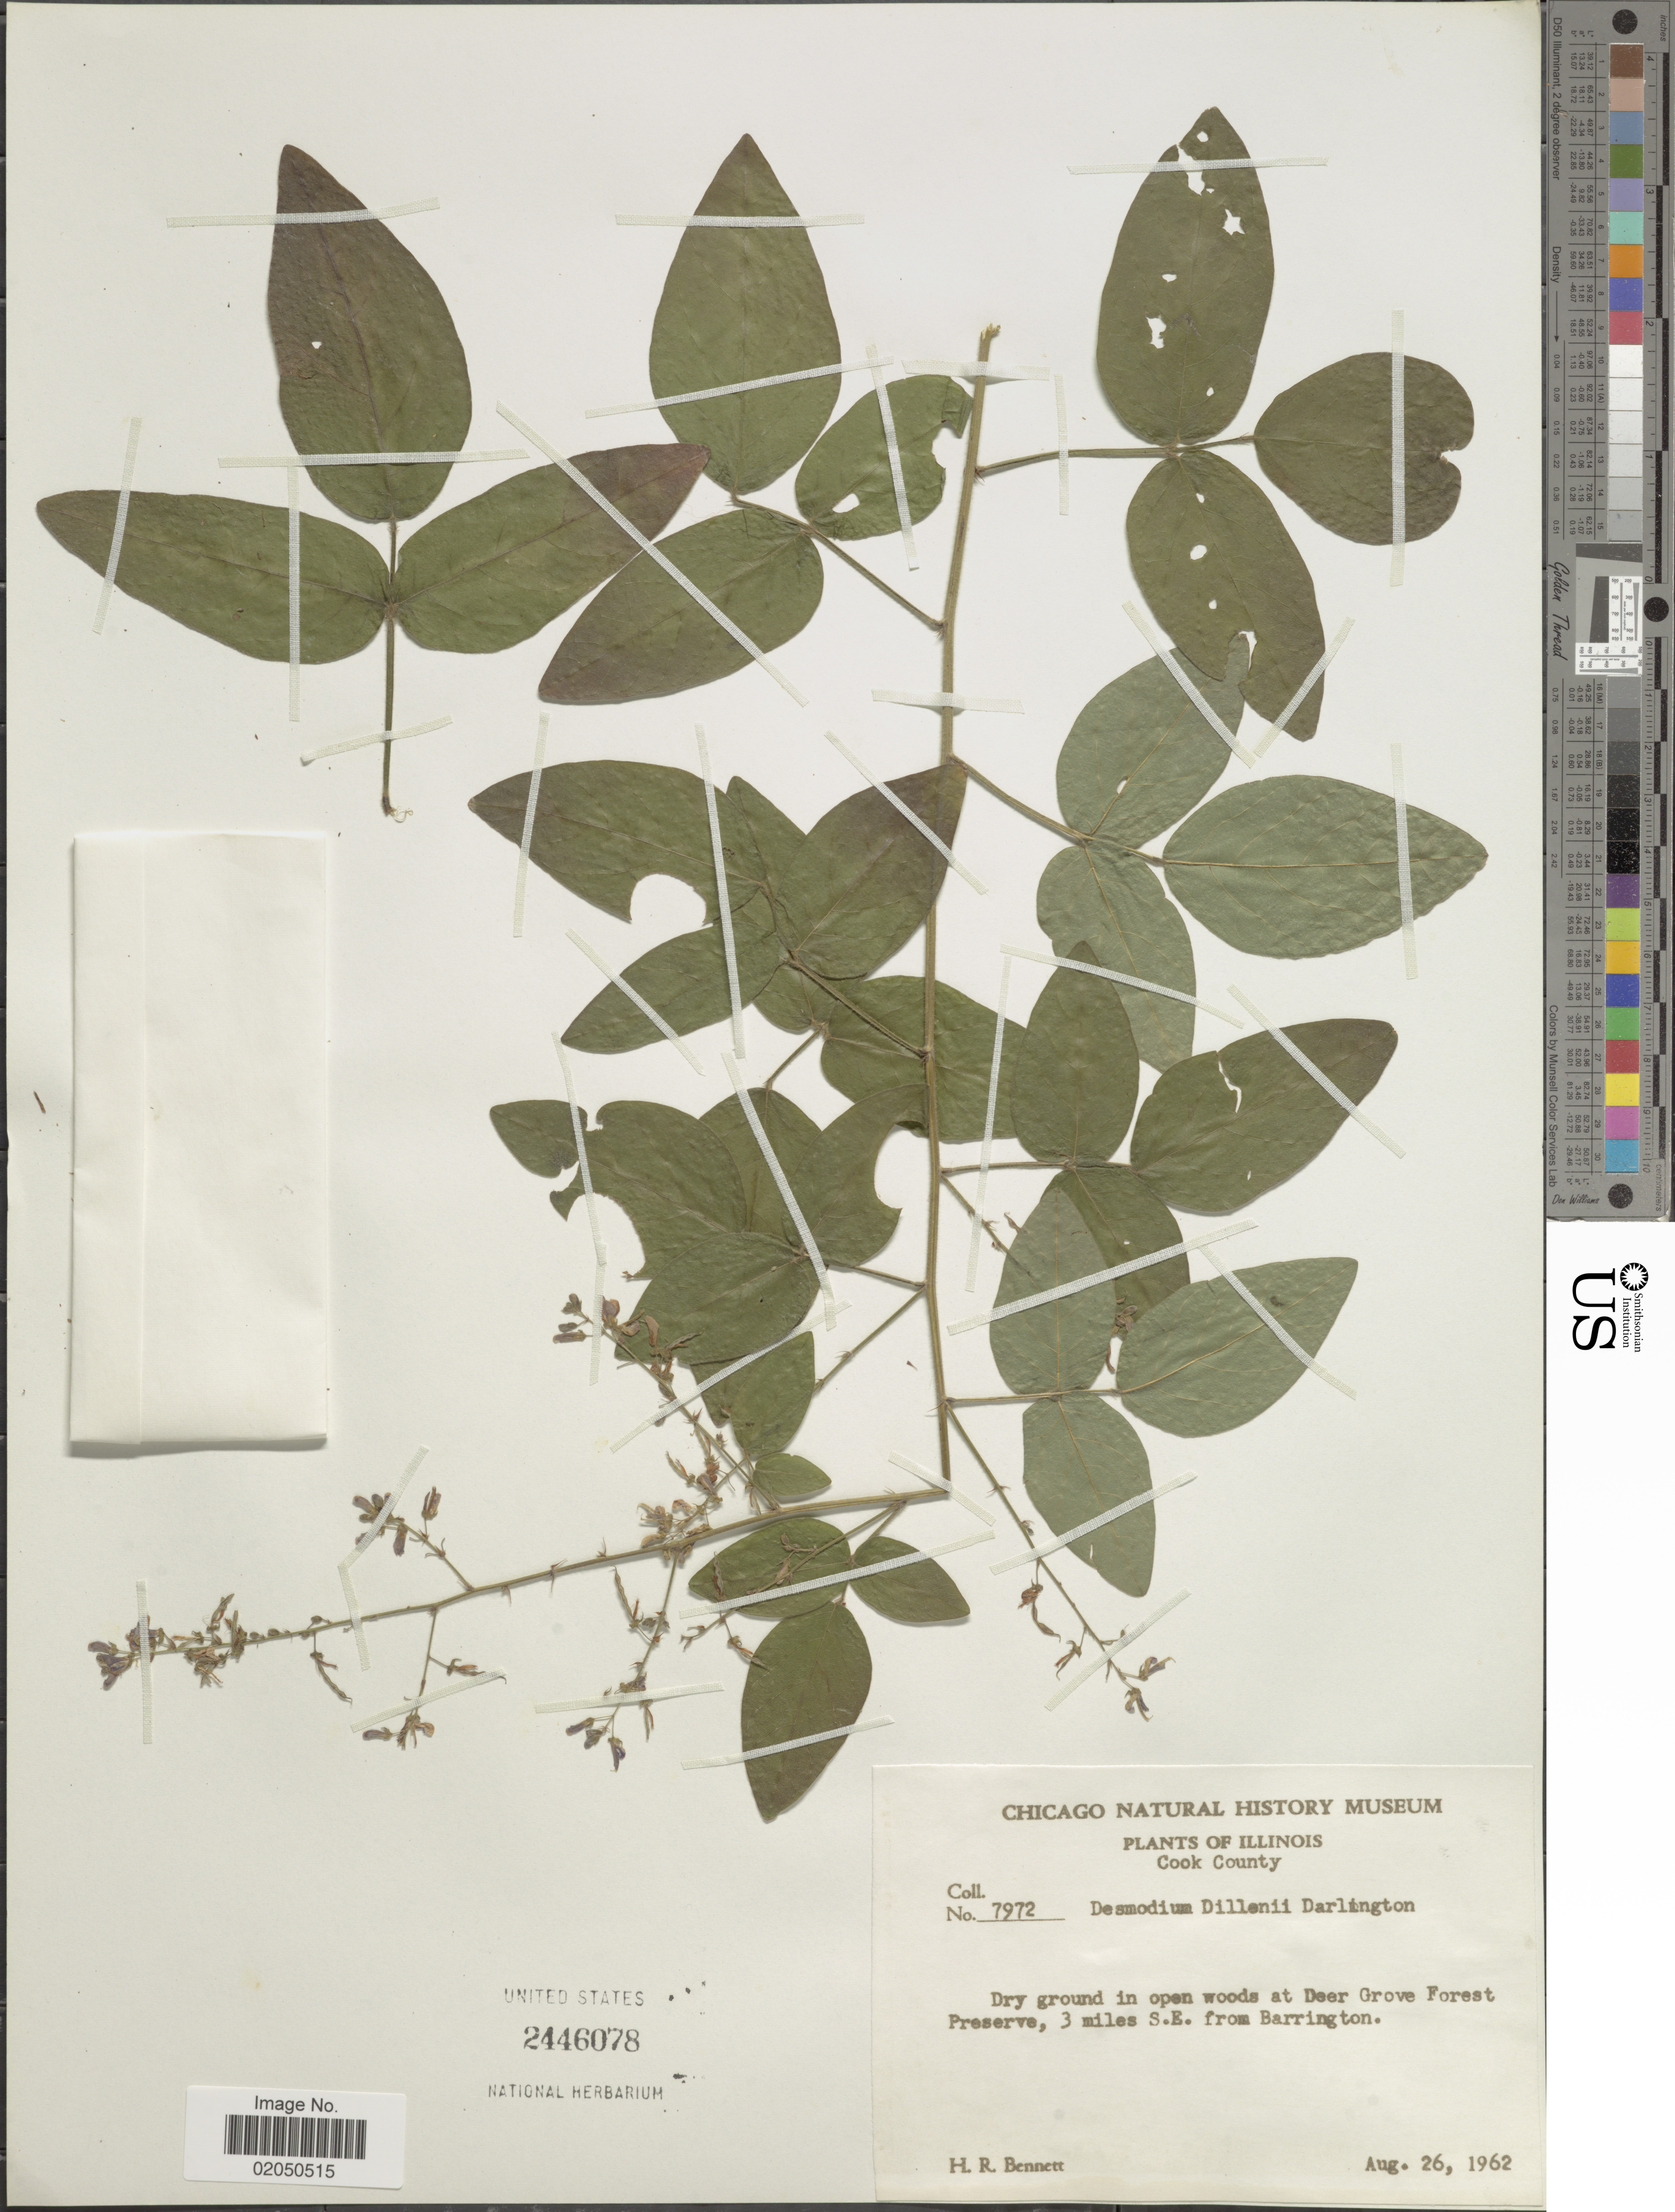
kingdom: Plantae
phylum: Tracheophyta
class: Magnoliopsida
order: Fabales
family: Fabaceae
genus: Desmodium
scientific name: Desmodium glabellum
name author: (Michx.) DC.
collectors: H. R. Bennett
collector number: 7972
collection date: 1962-08-26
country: United States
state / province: Illinois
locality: Cook County, Deer Grove Forest Preserve, 3 miles S.E. from Barrington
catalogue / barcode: US 2446078